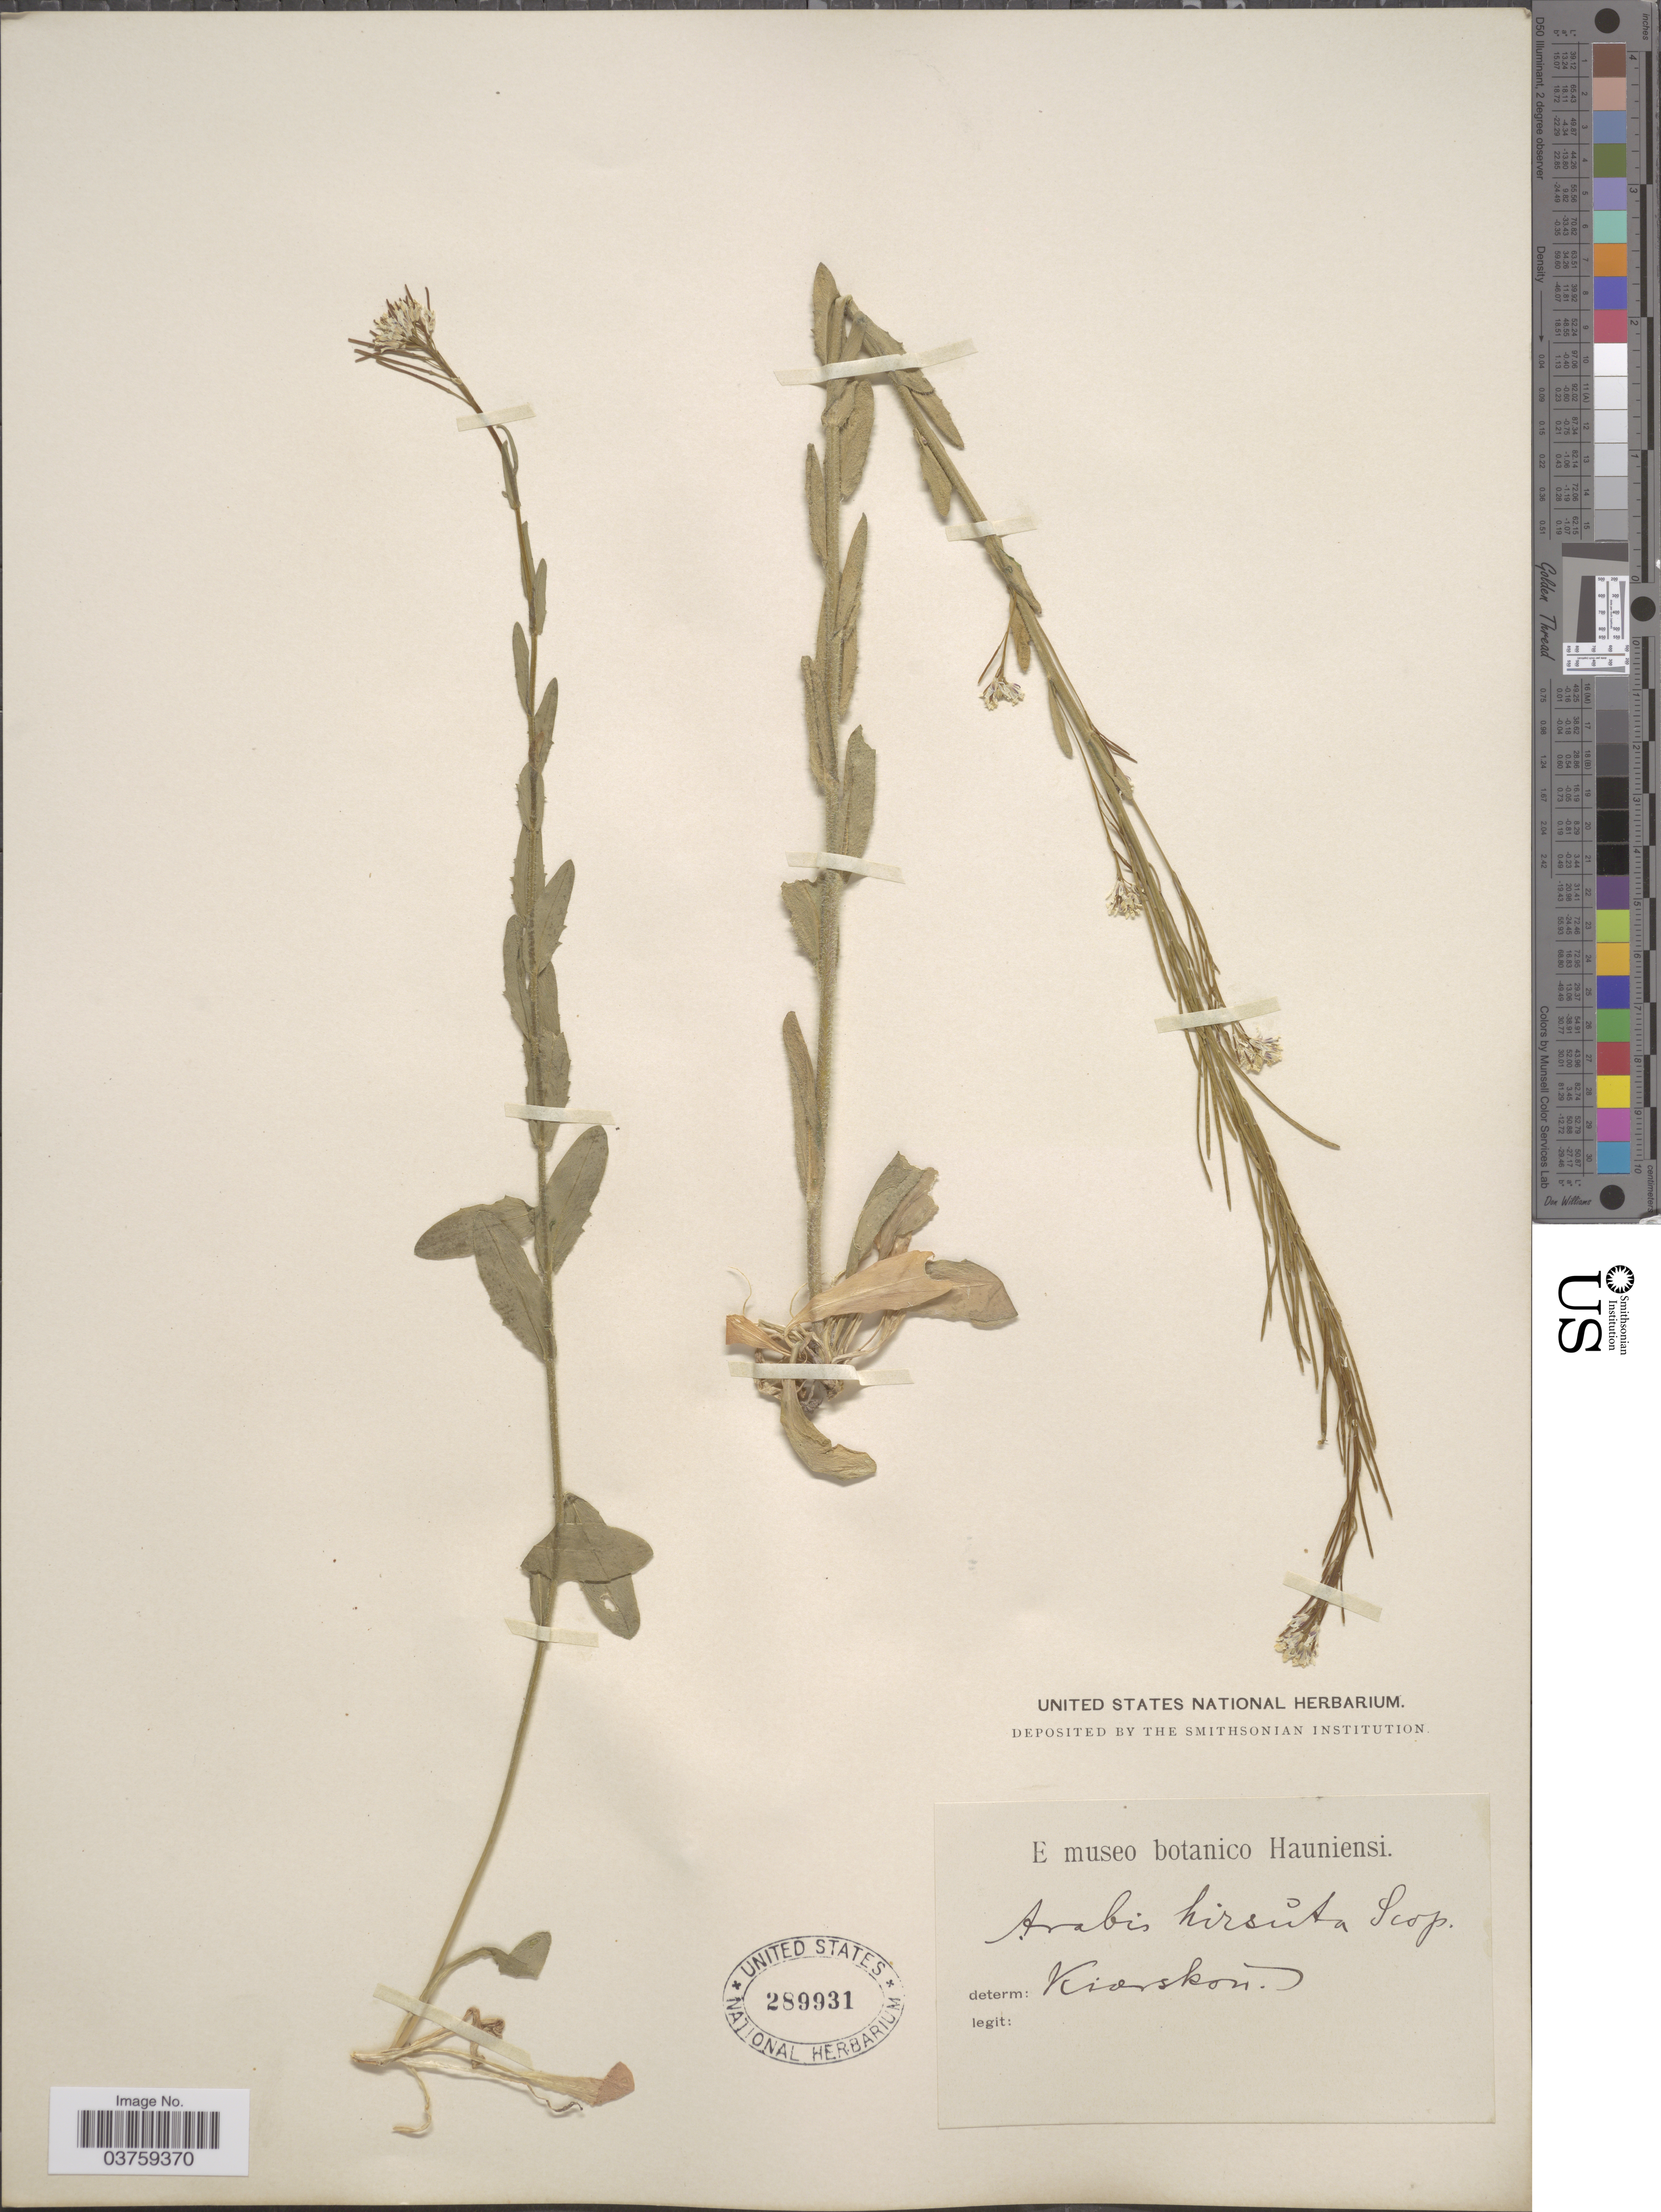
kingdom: Plantae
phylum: Tracheophyta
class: Magnoliopsida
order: Brassicales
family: Brassicaceae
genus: Arabis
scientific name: Arabis hirsuta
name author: (L.) Scop.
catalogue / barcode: US 289931